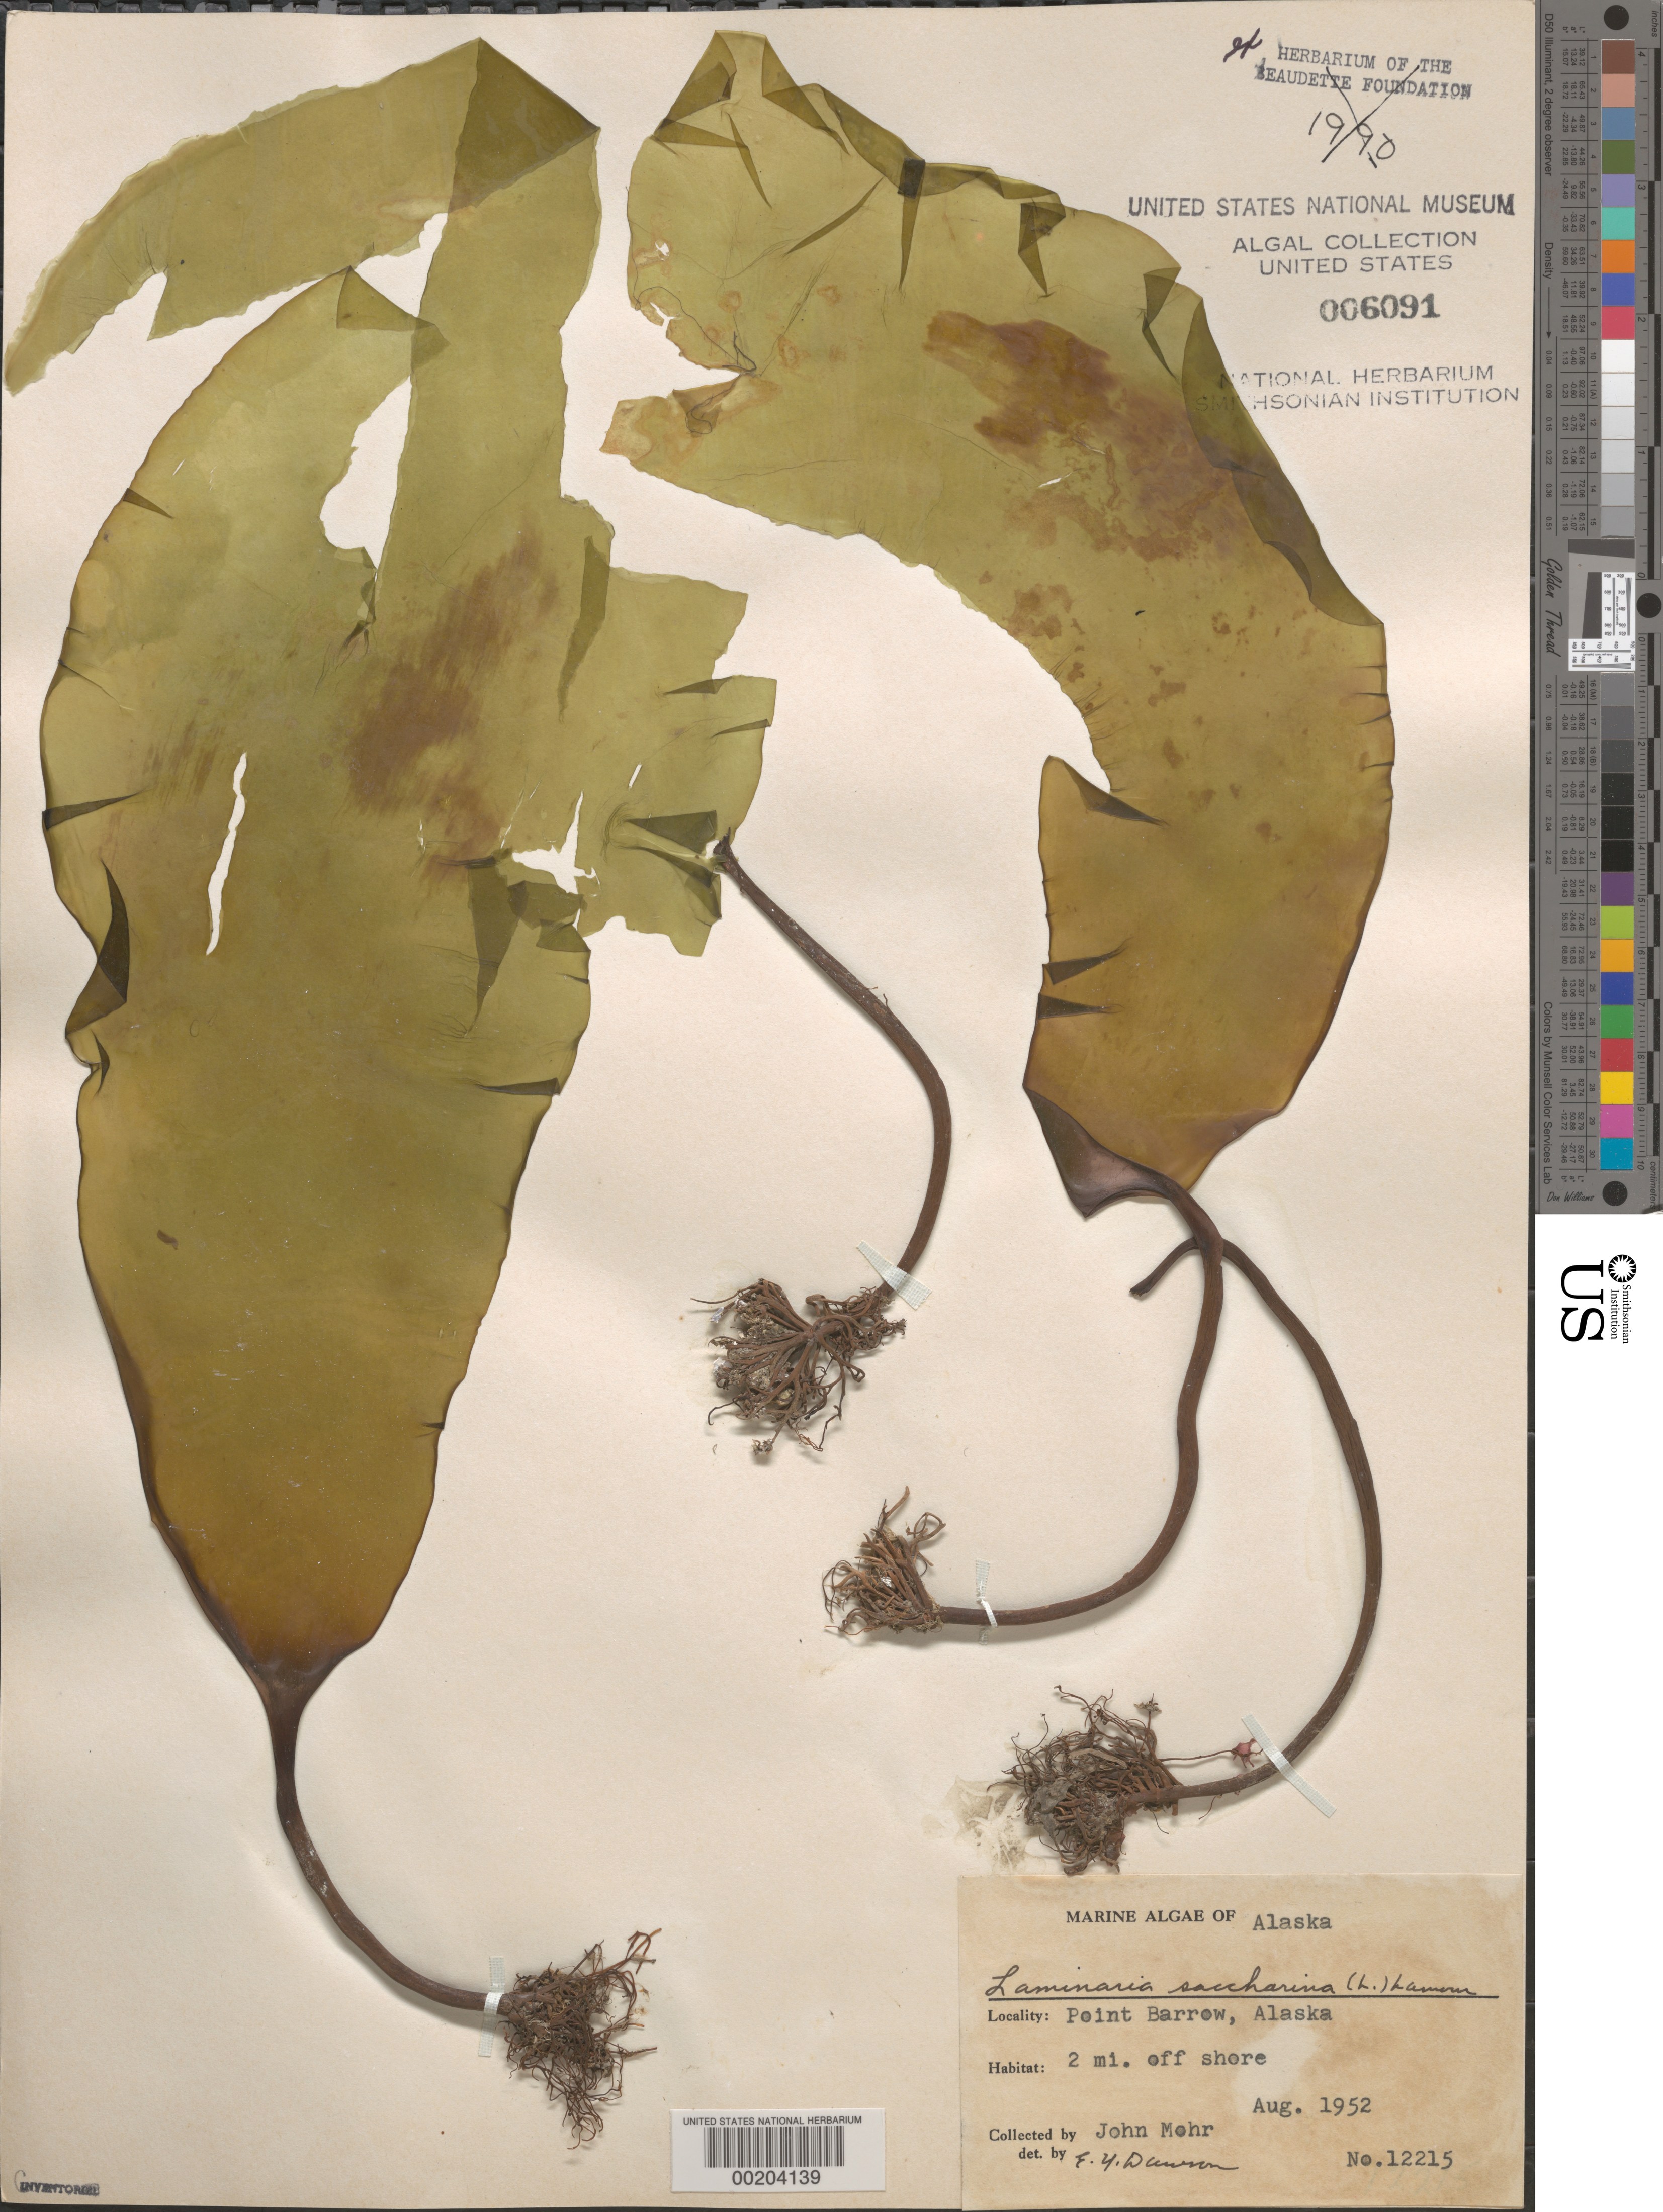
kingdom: Chromista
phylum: Ochrophyta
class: Phaeophyceae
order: Laminariales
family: Laminariaceae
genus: Saccharina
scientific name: Saccharina latissima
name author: C.E. Lane et al.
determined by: Algae name updating Project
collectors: J. Mohr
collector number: EYD 12215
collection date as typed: Aug 1852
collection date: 1852-08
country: United States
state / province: Alaska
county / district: North Slope Division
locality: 2 miles off Point Barrow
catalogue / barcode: US 6091